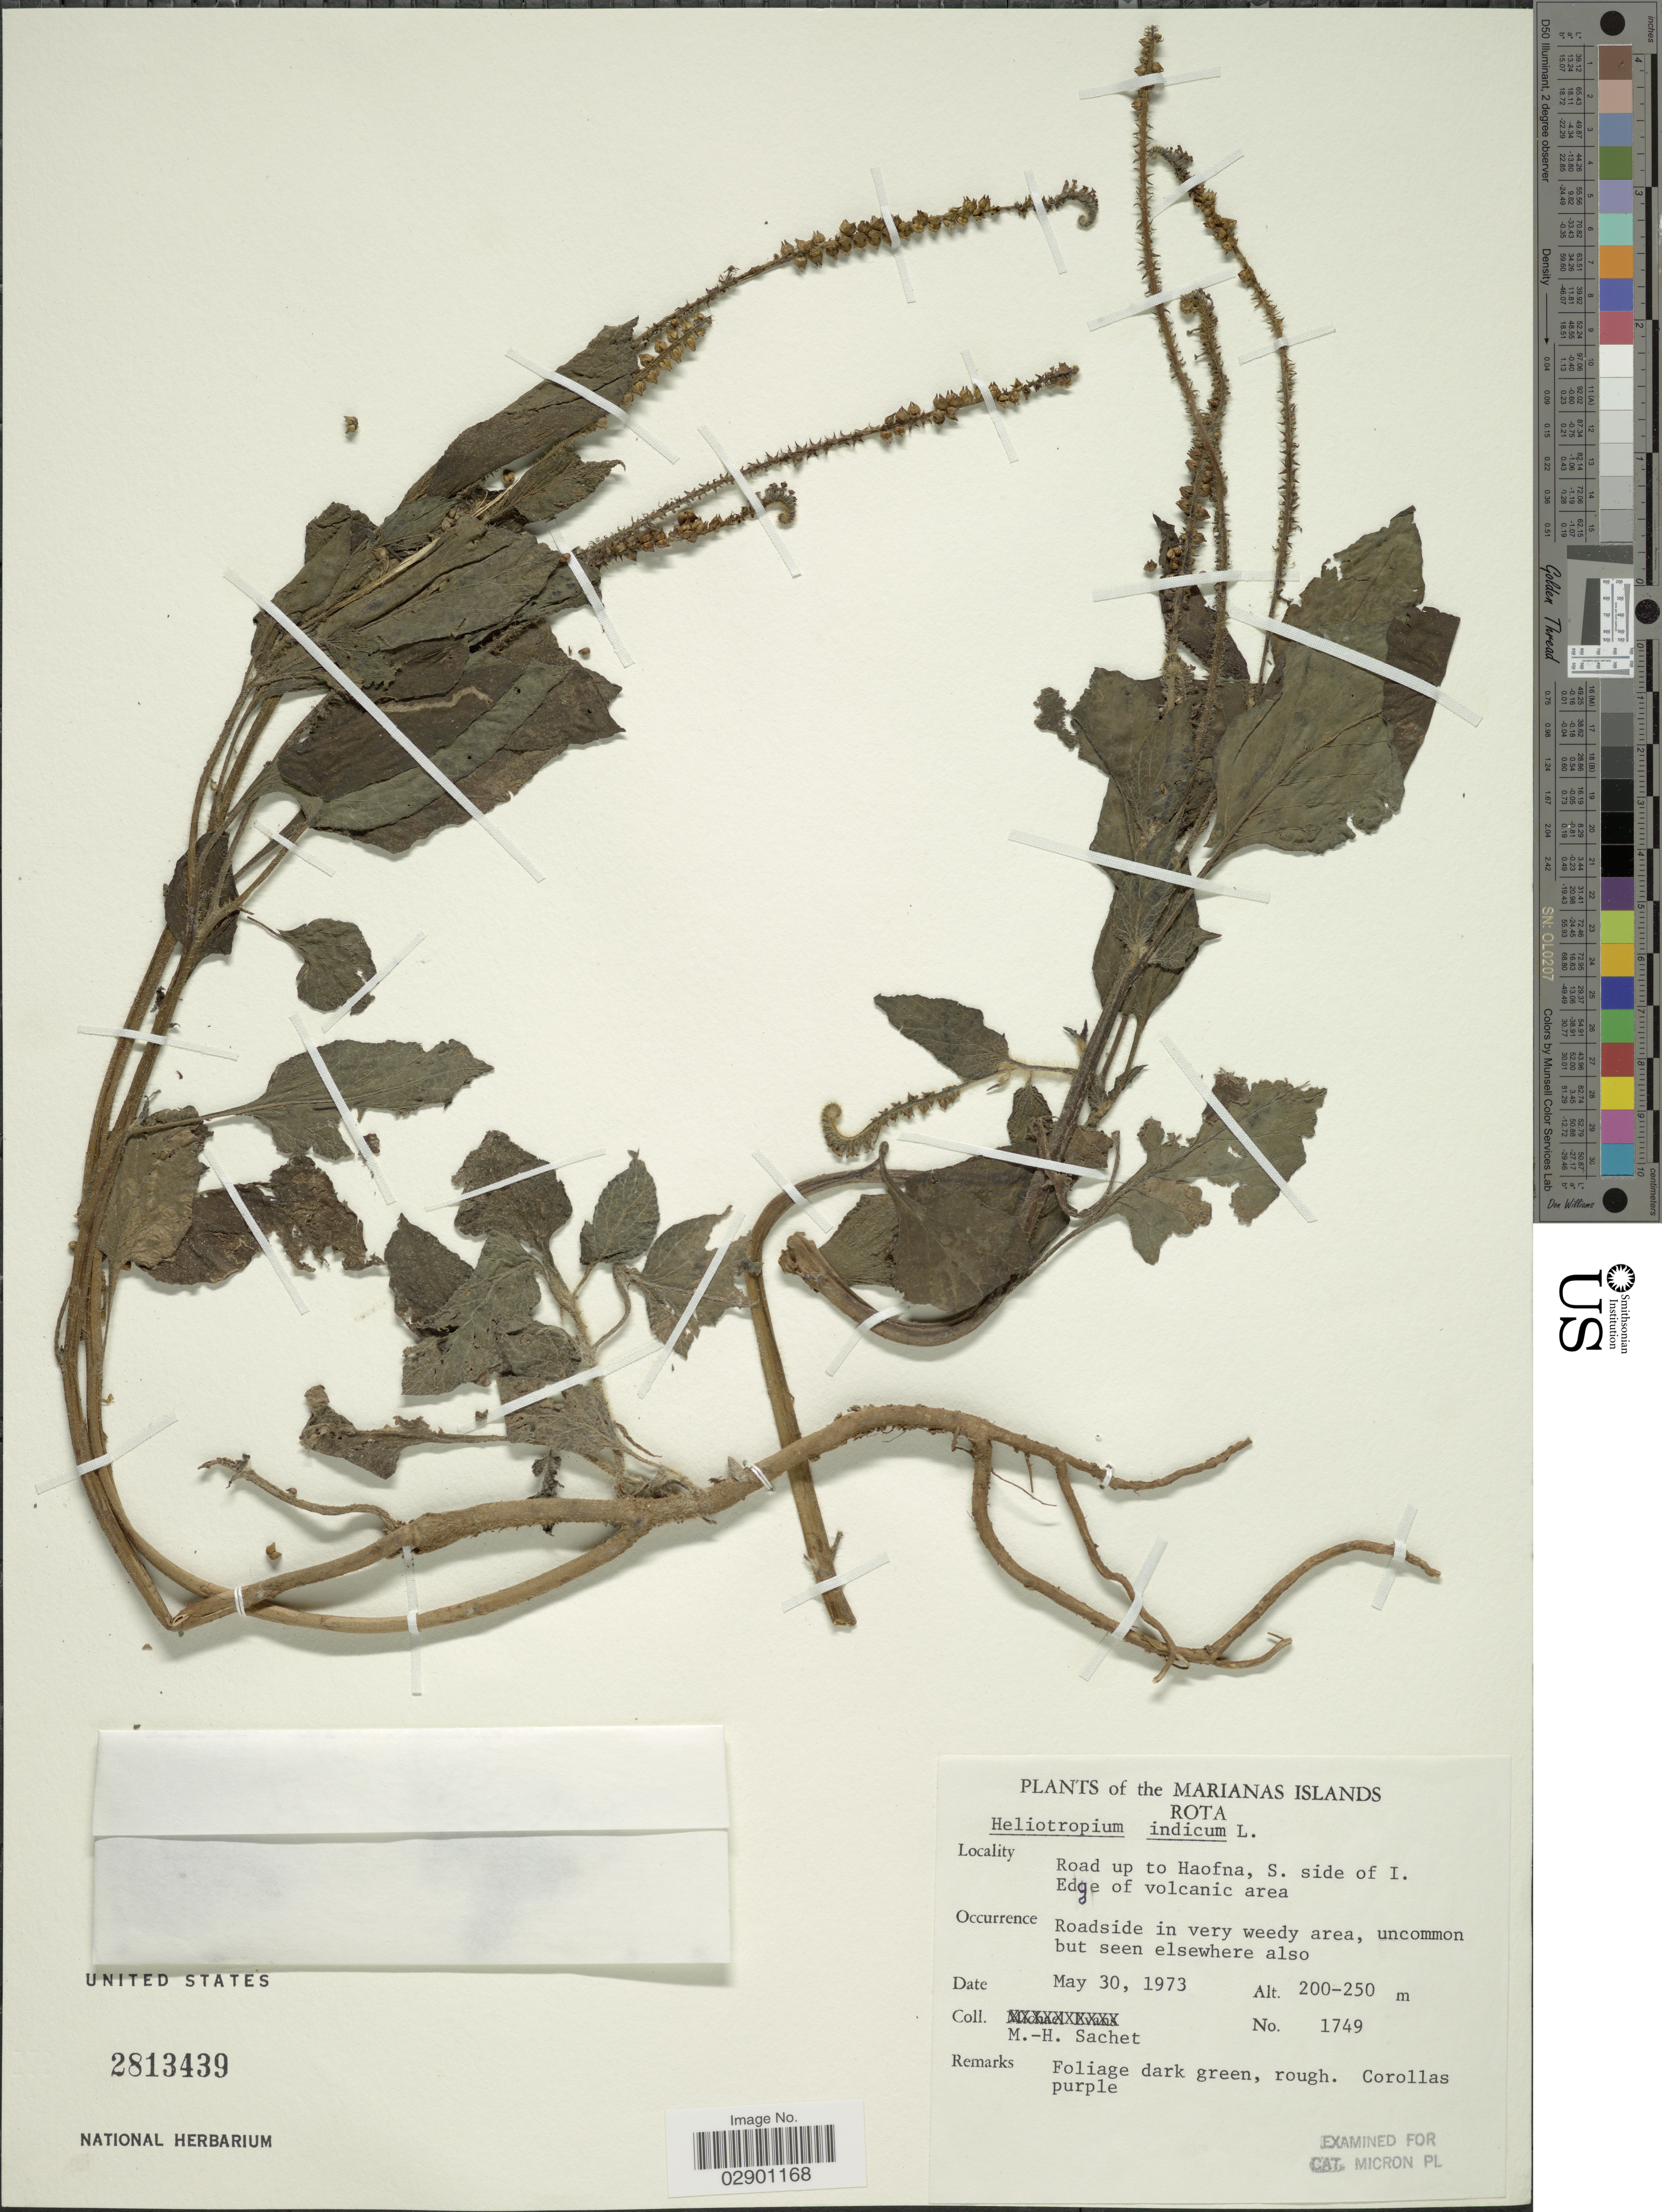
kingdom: Plantae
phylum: Tracheophyta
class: Magnoliopsida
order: Boraginales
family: Heliotropiaceae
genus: Heliotropium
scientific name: Heliotropium indicum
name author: L.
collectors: M.-H. Sachet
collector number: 1749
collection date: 1973-05-30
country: Northern Mariana Islands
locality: Marianas Islands. Rota. Road up to Haofna, S. side of I. Edge of volcanic area.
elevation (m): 200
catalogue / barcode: US 2813439